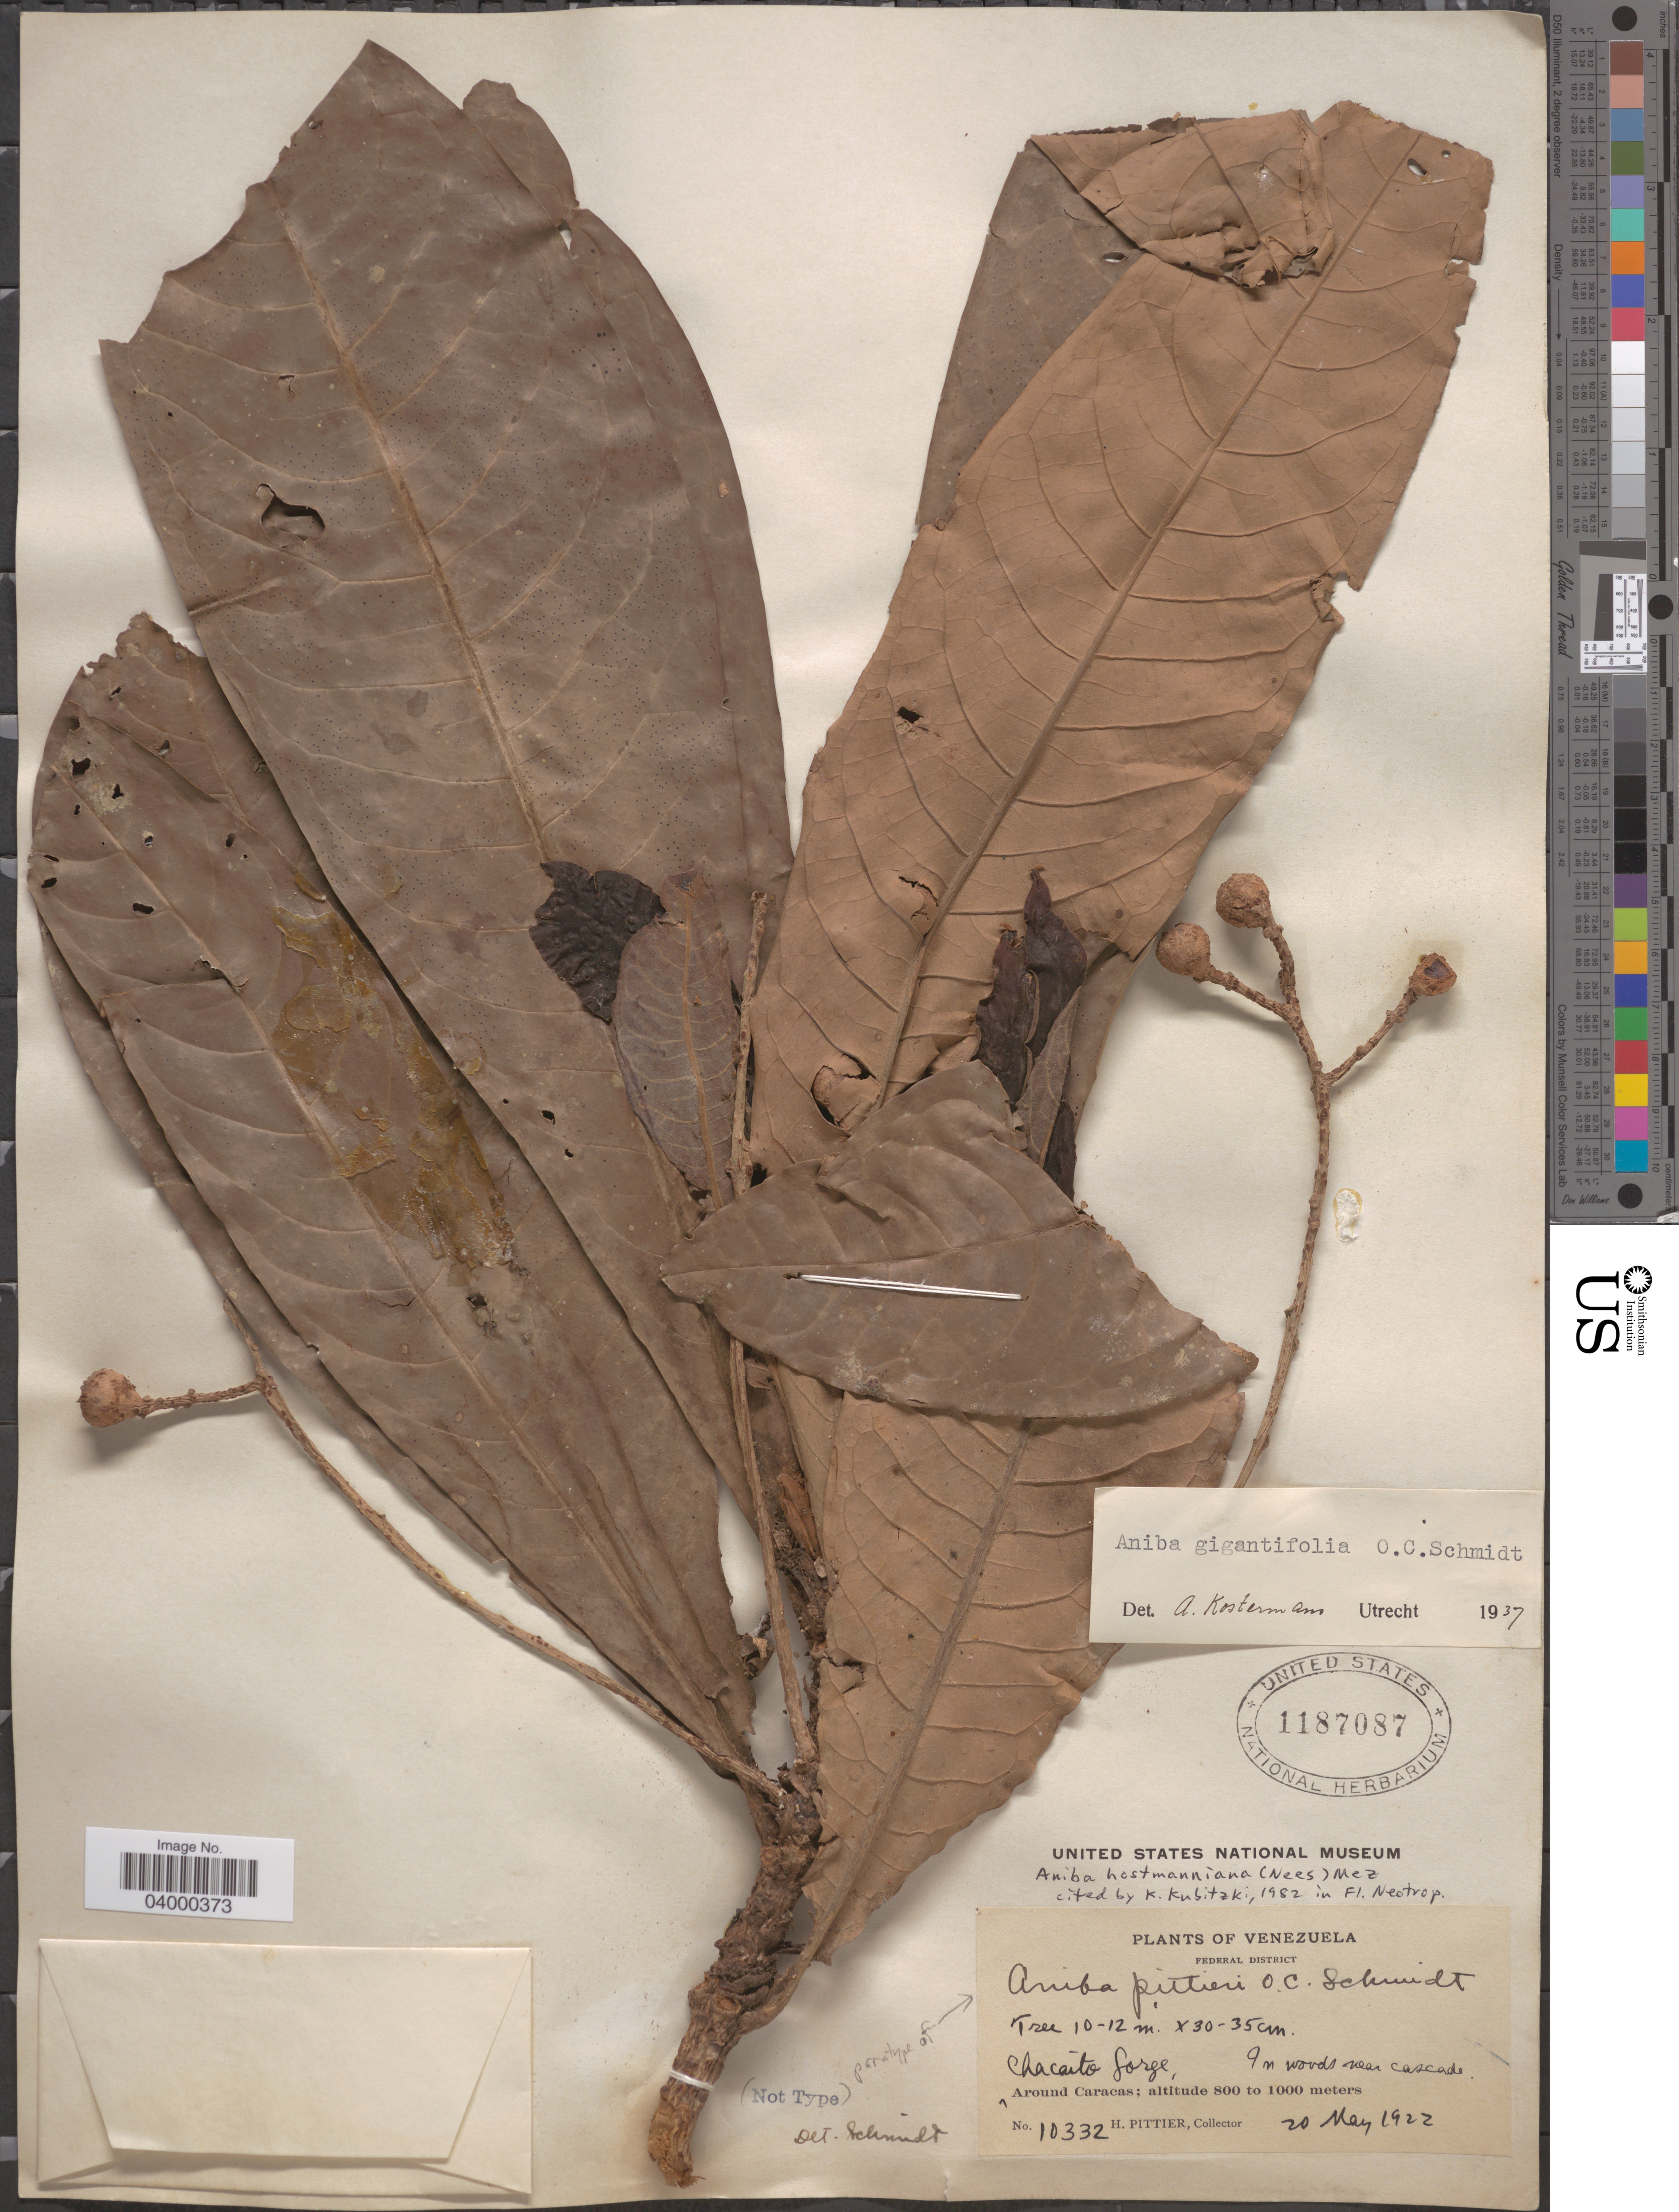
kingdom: Plantae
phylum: Tracheophyta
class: Magnoliopsida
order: Laurales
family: Lauraceae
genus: Aniba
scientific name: Aniba hostmanniana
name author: (Nees) Mez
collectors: H. F. Pittier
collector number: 10332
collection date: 1922-05-20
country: Venezuela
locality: Federal District. Chacaito Gorge. Around Caracas.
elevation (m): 800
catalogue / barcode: US 1187087